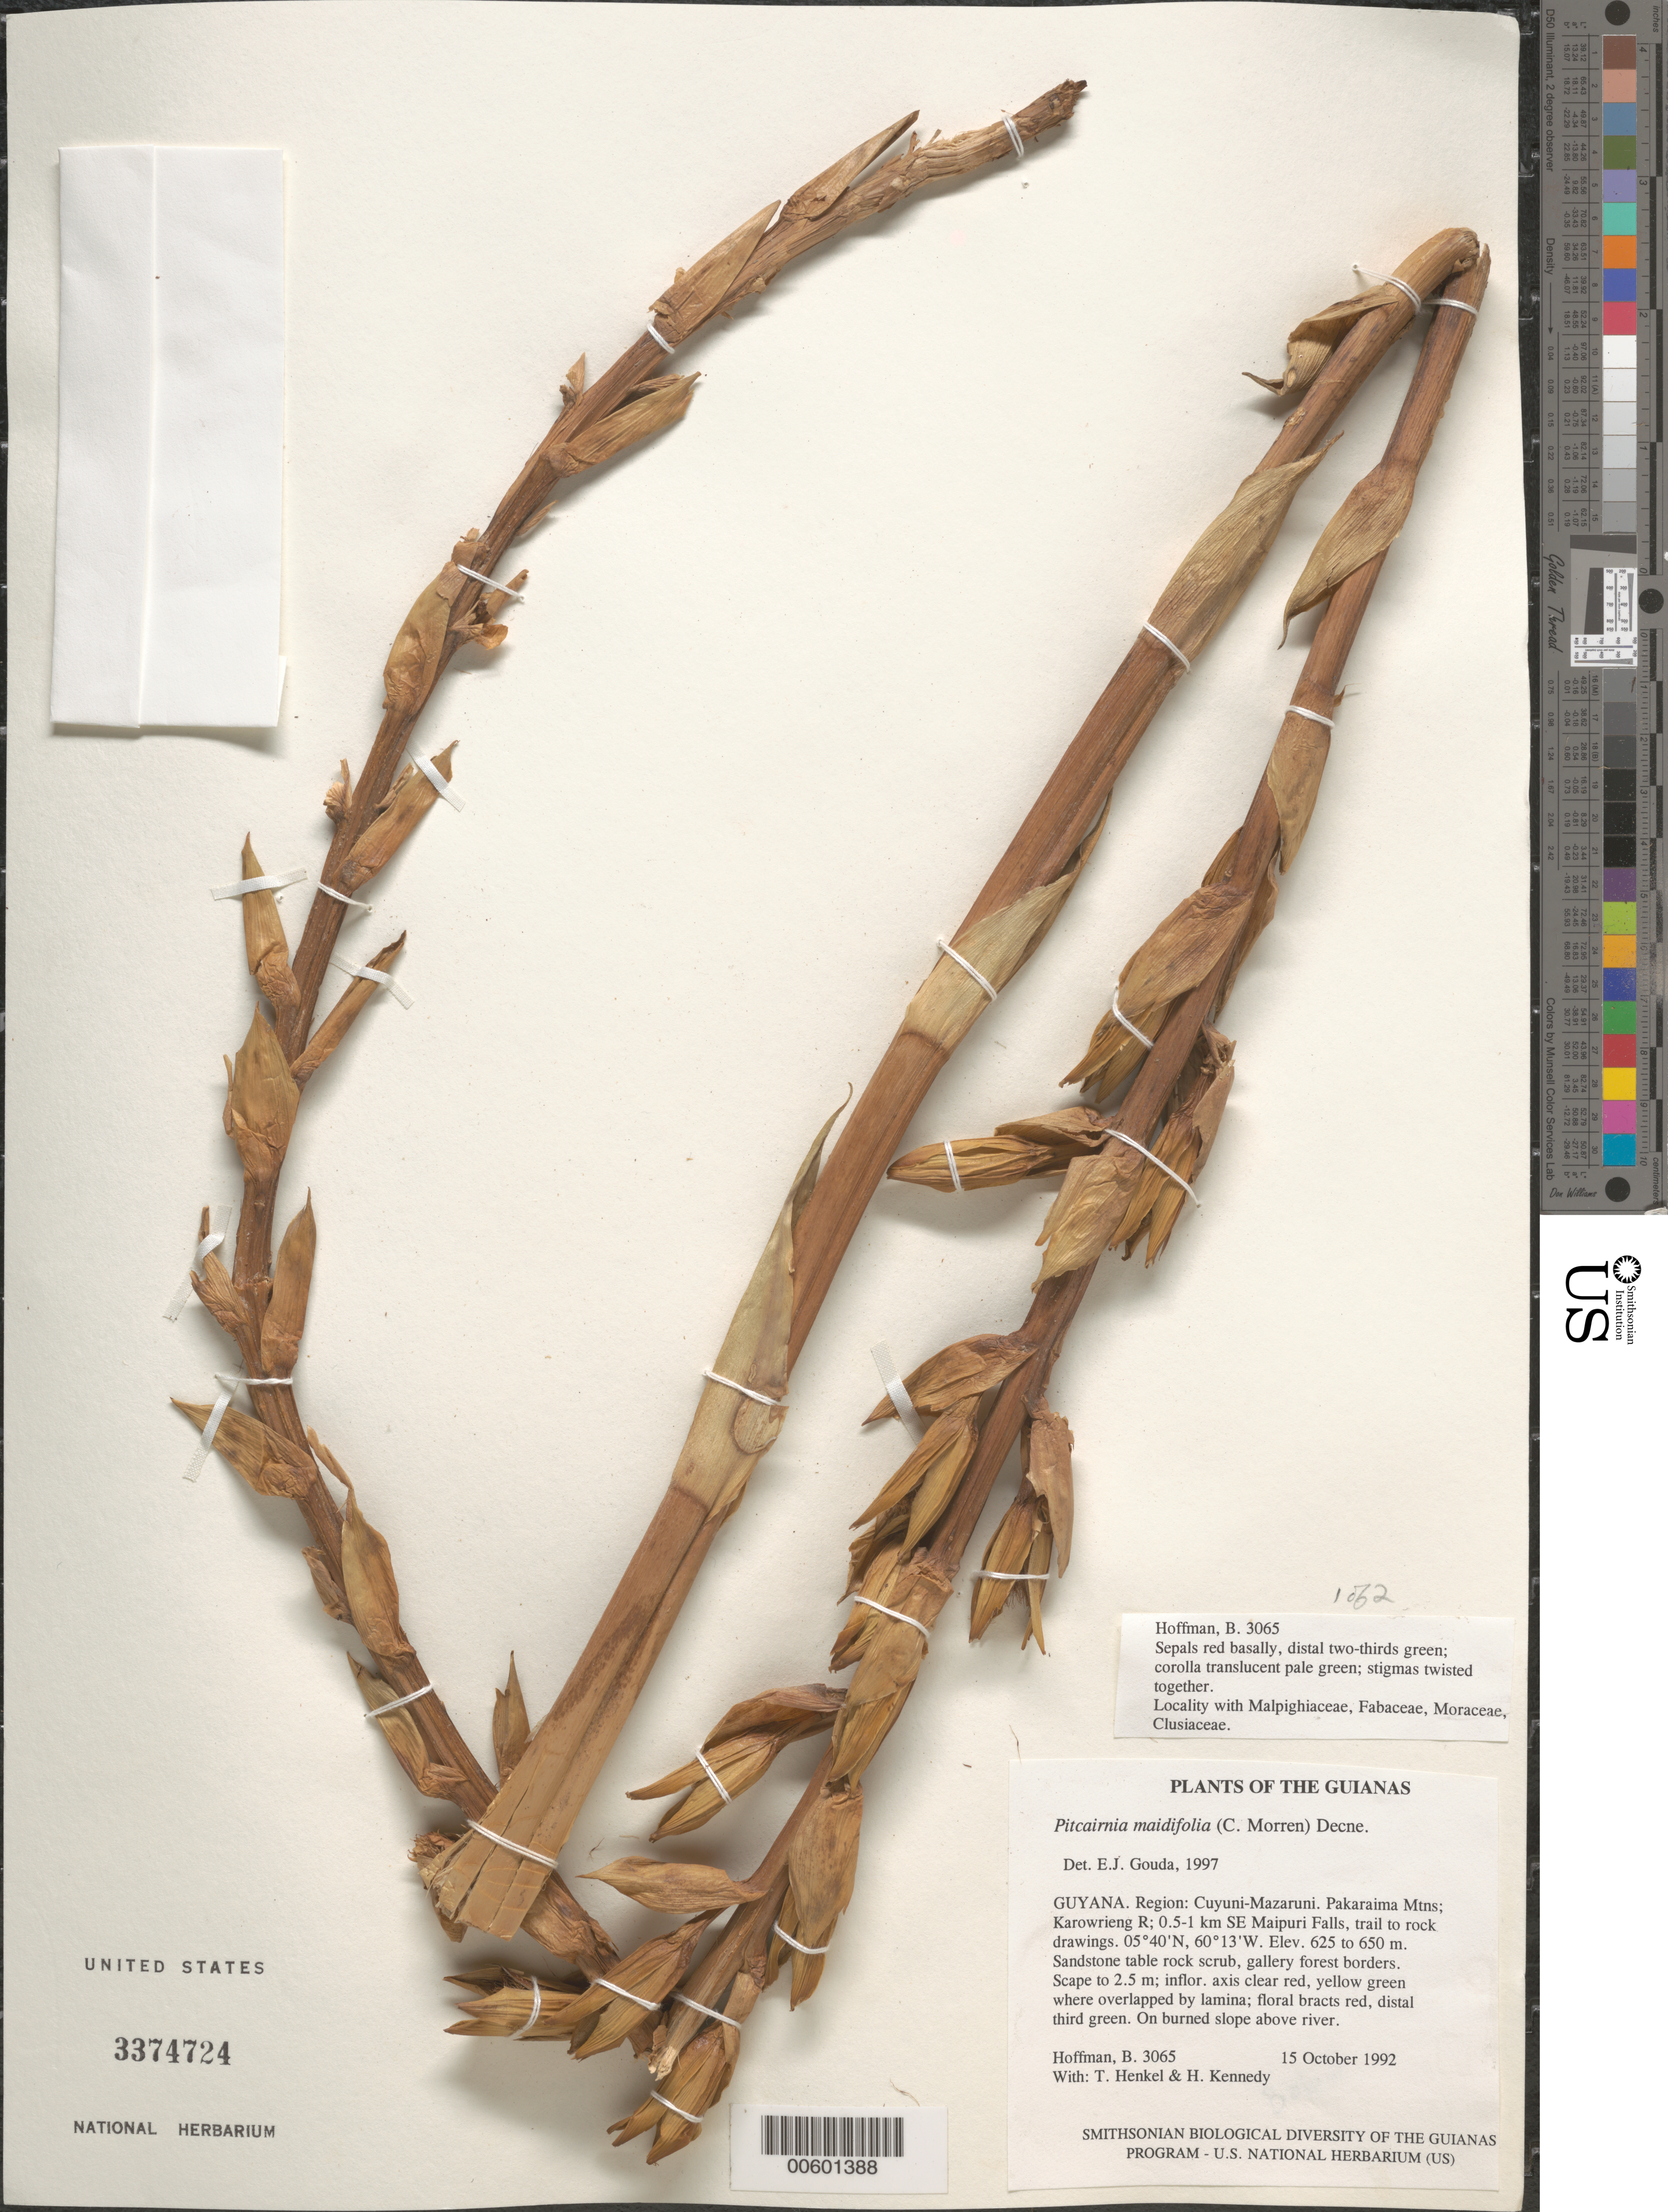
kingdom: Plantae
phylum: Tracheophyta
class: Liliopsida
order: Poales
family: Bromeliaceae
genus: Pitcairnia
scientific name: Pitcairnia maidifolia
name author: (C. Morren) Decne. ex Planch.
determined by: Gouda, E. J.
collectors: B. Hoffman, T. Henkel & H. Kennedy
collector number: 3065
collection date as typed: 15 October 1992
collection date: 1992-10-15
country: Guyana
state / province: Cuyuni-Mazaruni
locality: Pakaraima Mountains; Karowrieng River; 0.5-1 km SE of Maipuri Falls, trail to rock drawings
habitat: Sandstone table rock scrub, gallery forest borders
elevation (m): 625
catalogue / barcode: US 3374724